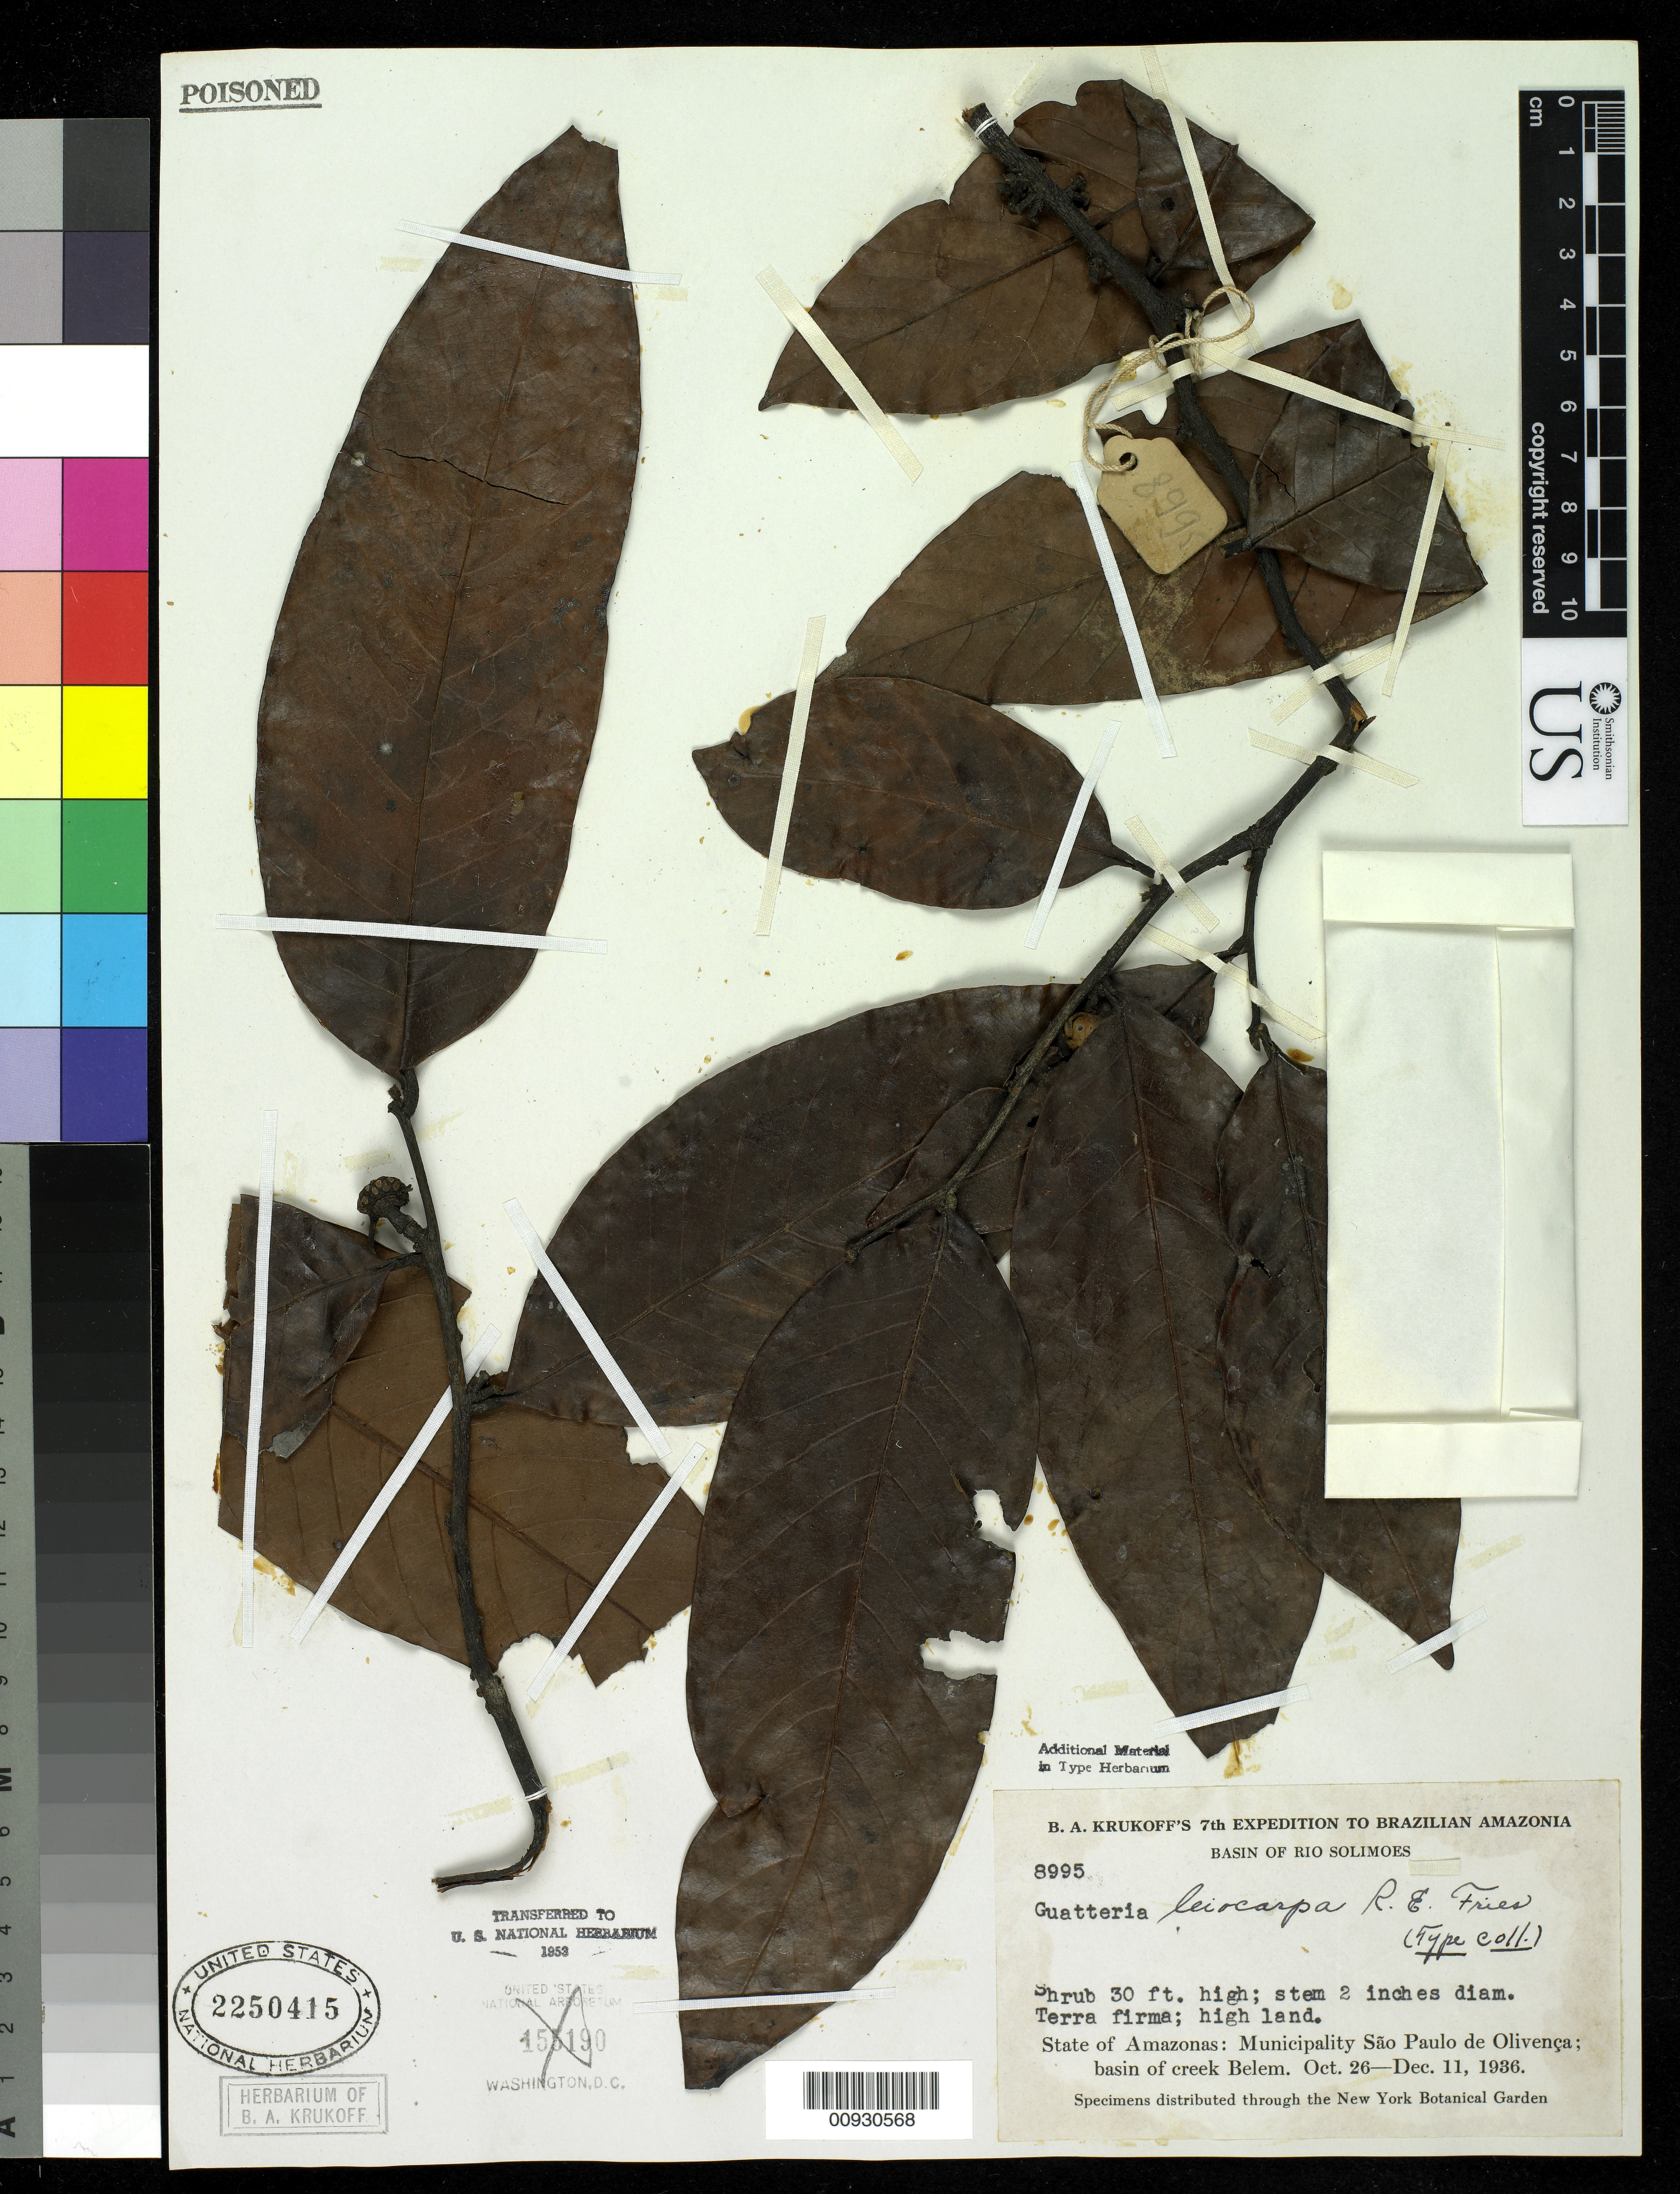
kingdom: Plantae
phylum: Tracheophyta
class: Magnoliopsida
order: Magnoliales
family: Annonaceae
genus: Guatteria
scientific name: Guatteria leiocarpa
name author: R.E. Fr.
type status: Isotype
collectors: B. A. Krukoff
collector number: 8995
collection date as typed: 26 Oct 1936 to 11 Dec 1936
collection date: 1936-10-26/1936-12-11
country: Brazil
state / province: Amazonas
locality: São Paulo de Olivença, Basin of Creek Belem.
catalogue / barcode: US 2250415